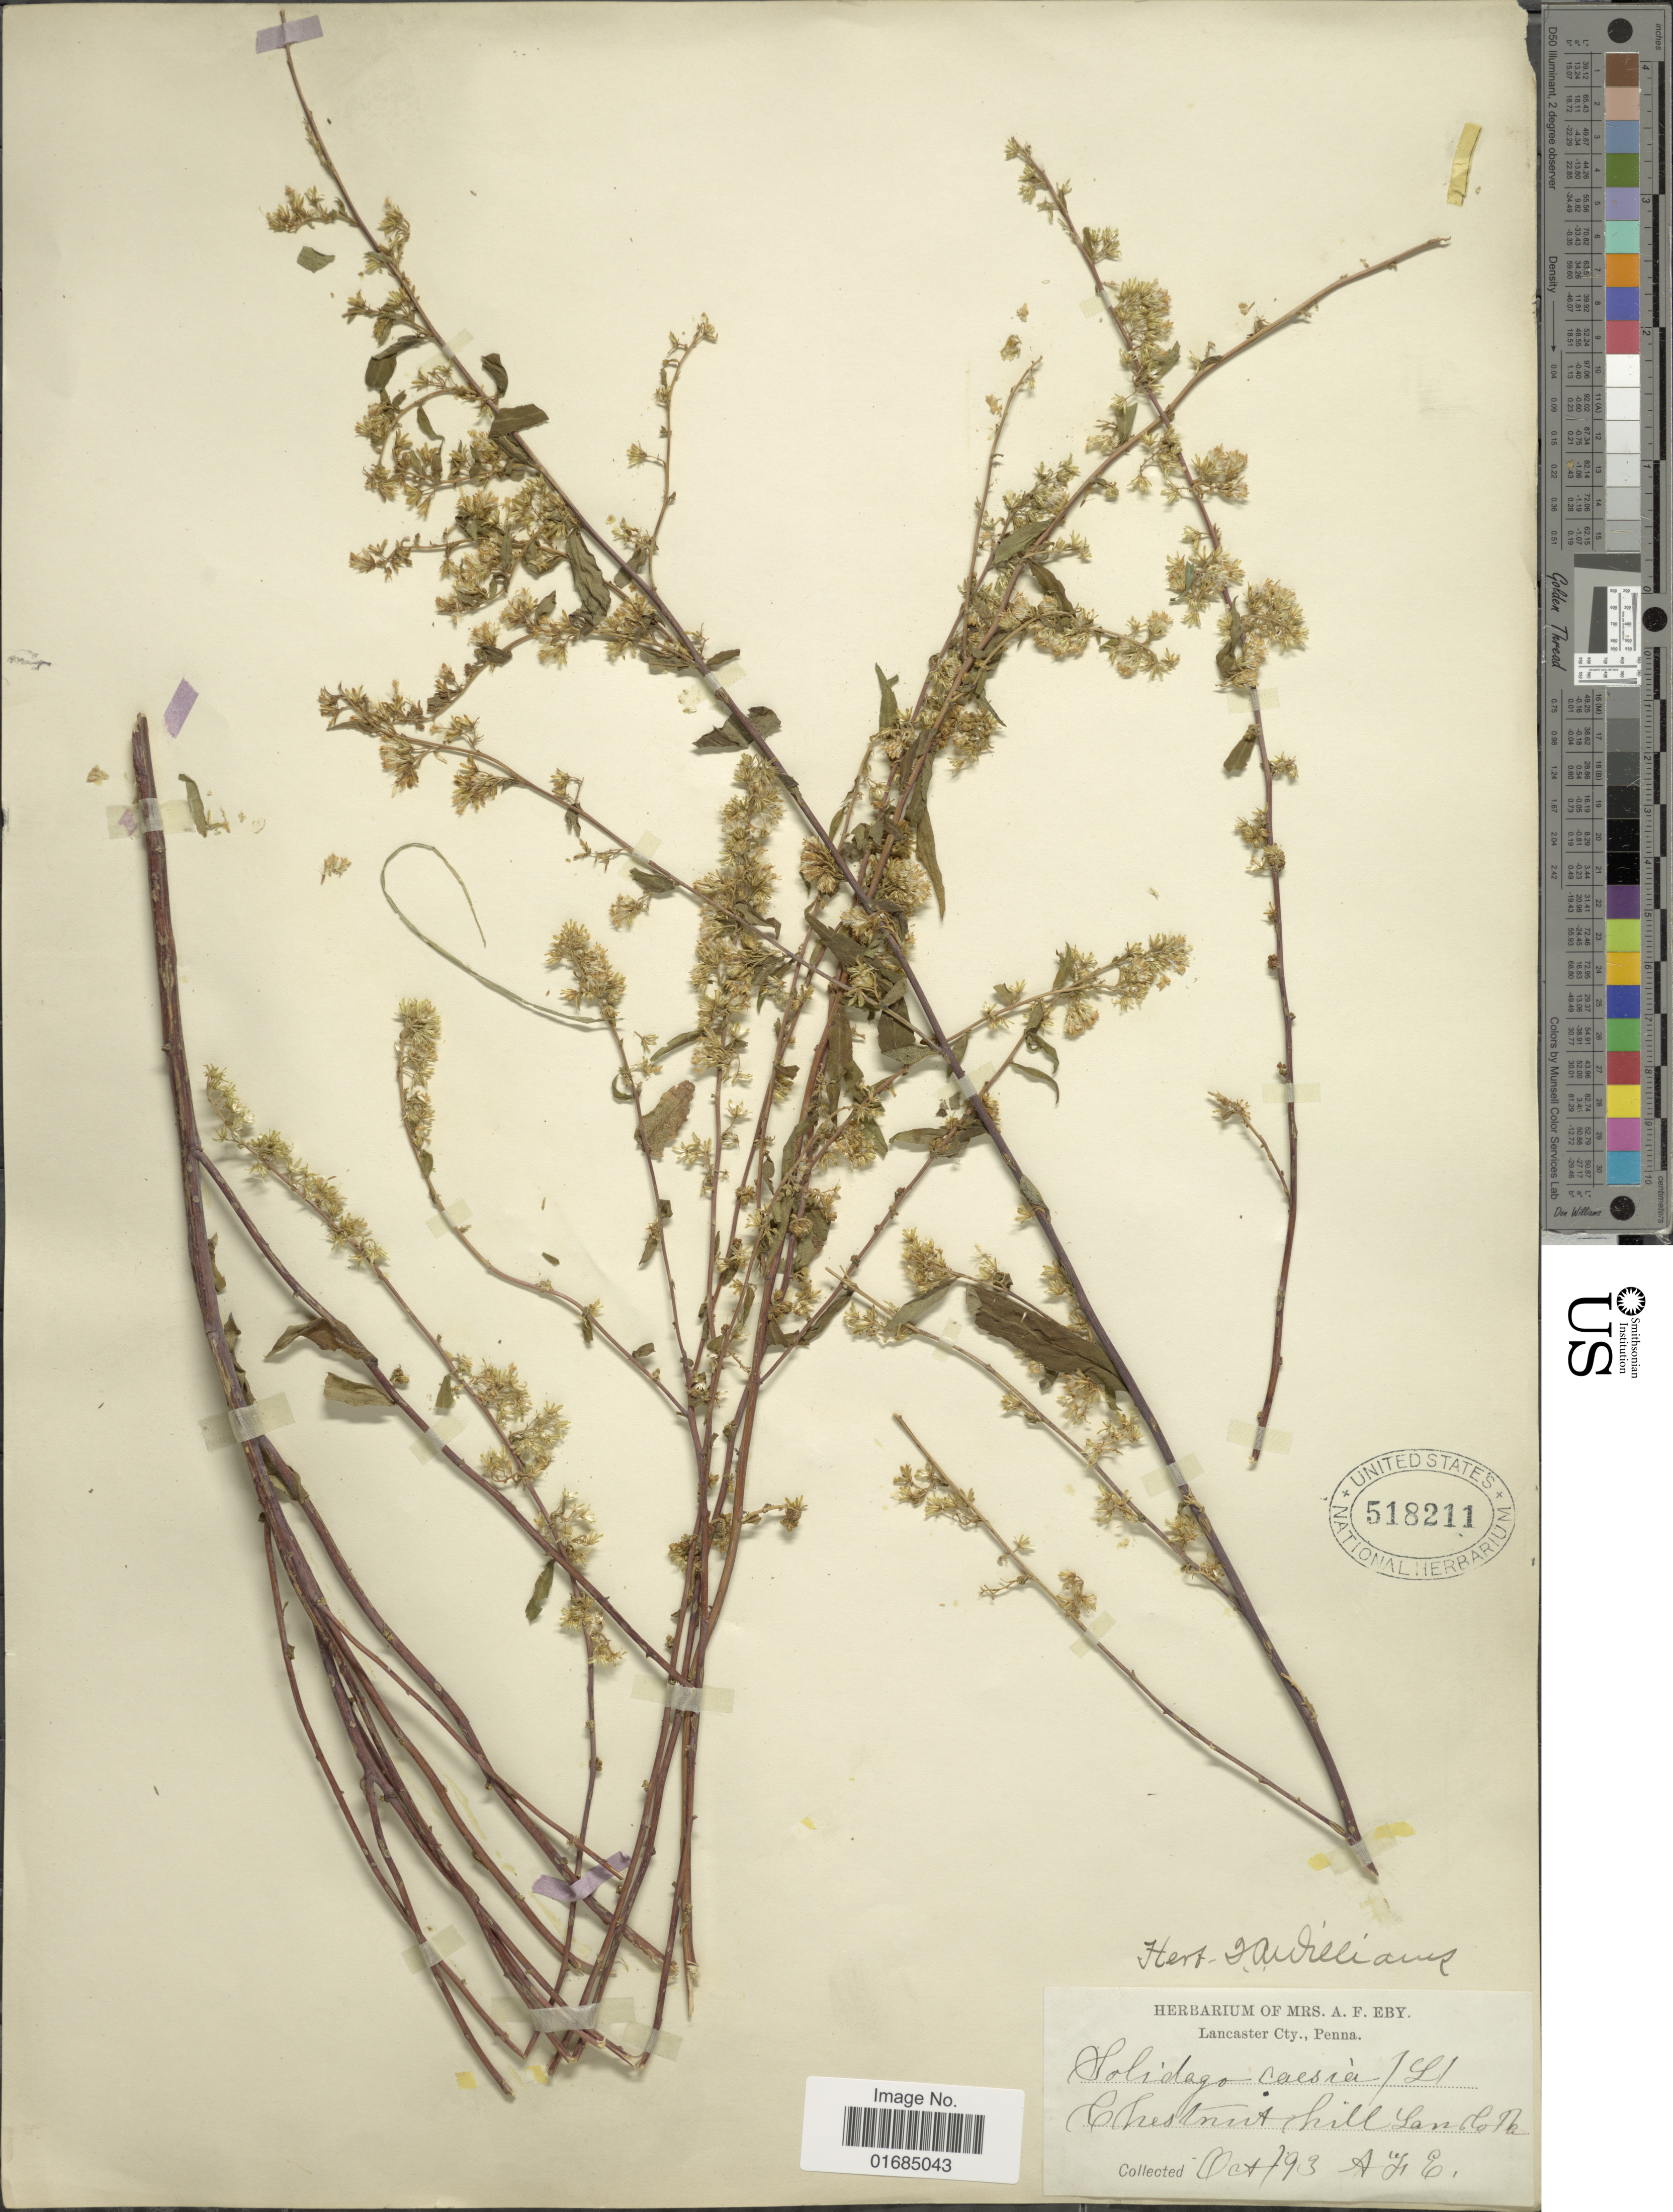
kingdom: Plantae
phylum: Tracheophyta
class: Magnoliopsida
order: Asterales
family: Asteraceae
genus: Solidago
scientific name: Solidago caesia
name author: L.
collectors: A. F. Eby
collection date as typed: Transcribed d/m/y: /10/93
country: United States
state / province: Pennsylvania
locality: Chesnut hill Lanco.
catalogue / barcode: US 518211